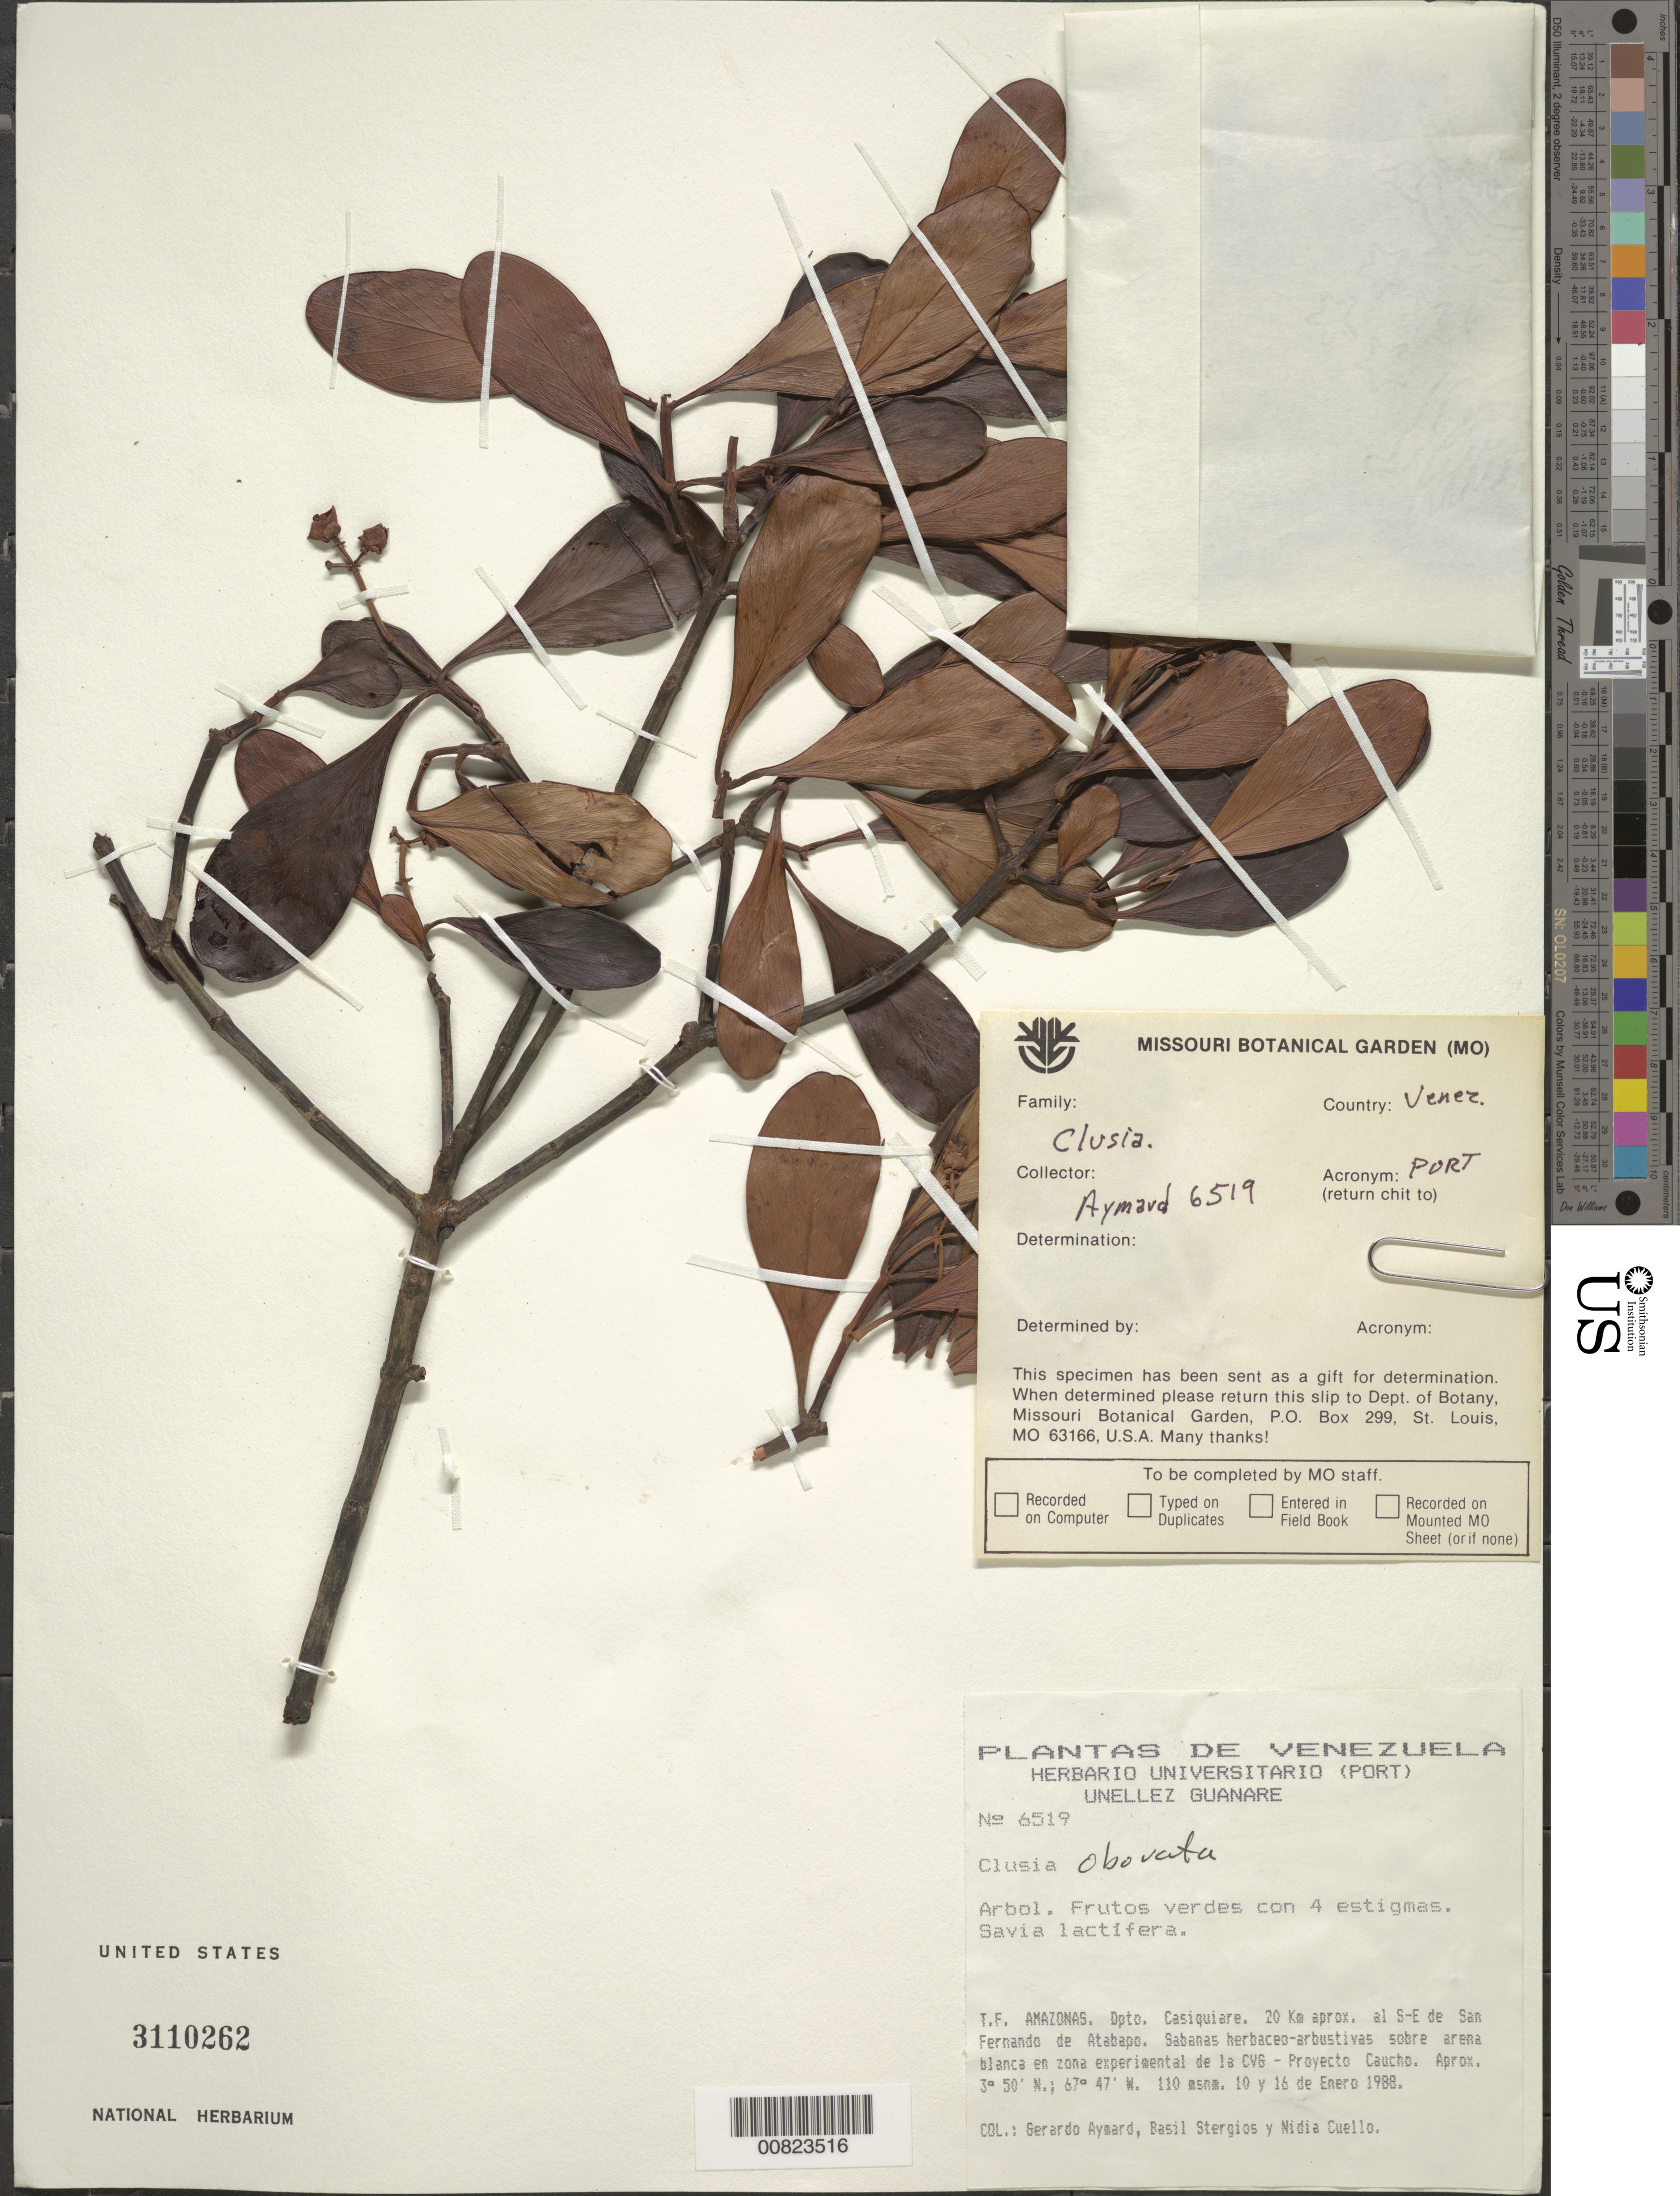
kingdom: Plantae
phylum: Tracheophyta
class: Magnoliopsida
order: Malpighiales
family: Clusiaceae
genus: Clusia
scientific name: Clusia obovata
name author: (Spruce ex Planch. & Triana) Pipoly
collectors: G. A. Aymard, B. G. Stergios & N. L. Cuello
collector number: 6519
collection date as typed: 10-Jan-88 to 16-Jan-88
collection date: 1988-01-10/1988-01-16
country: Venezuela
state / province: Amazonas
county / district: Atabapo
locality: San Fernando de Atabapo, 20 km SE of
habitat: Sabanas herbaceo-arbustivas sobre arena blanca en zona experimental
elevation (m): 110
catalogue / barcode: US 3110262